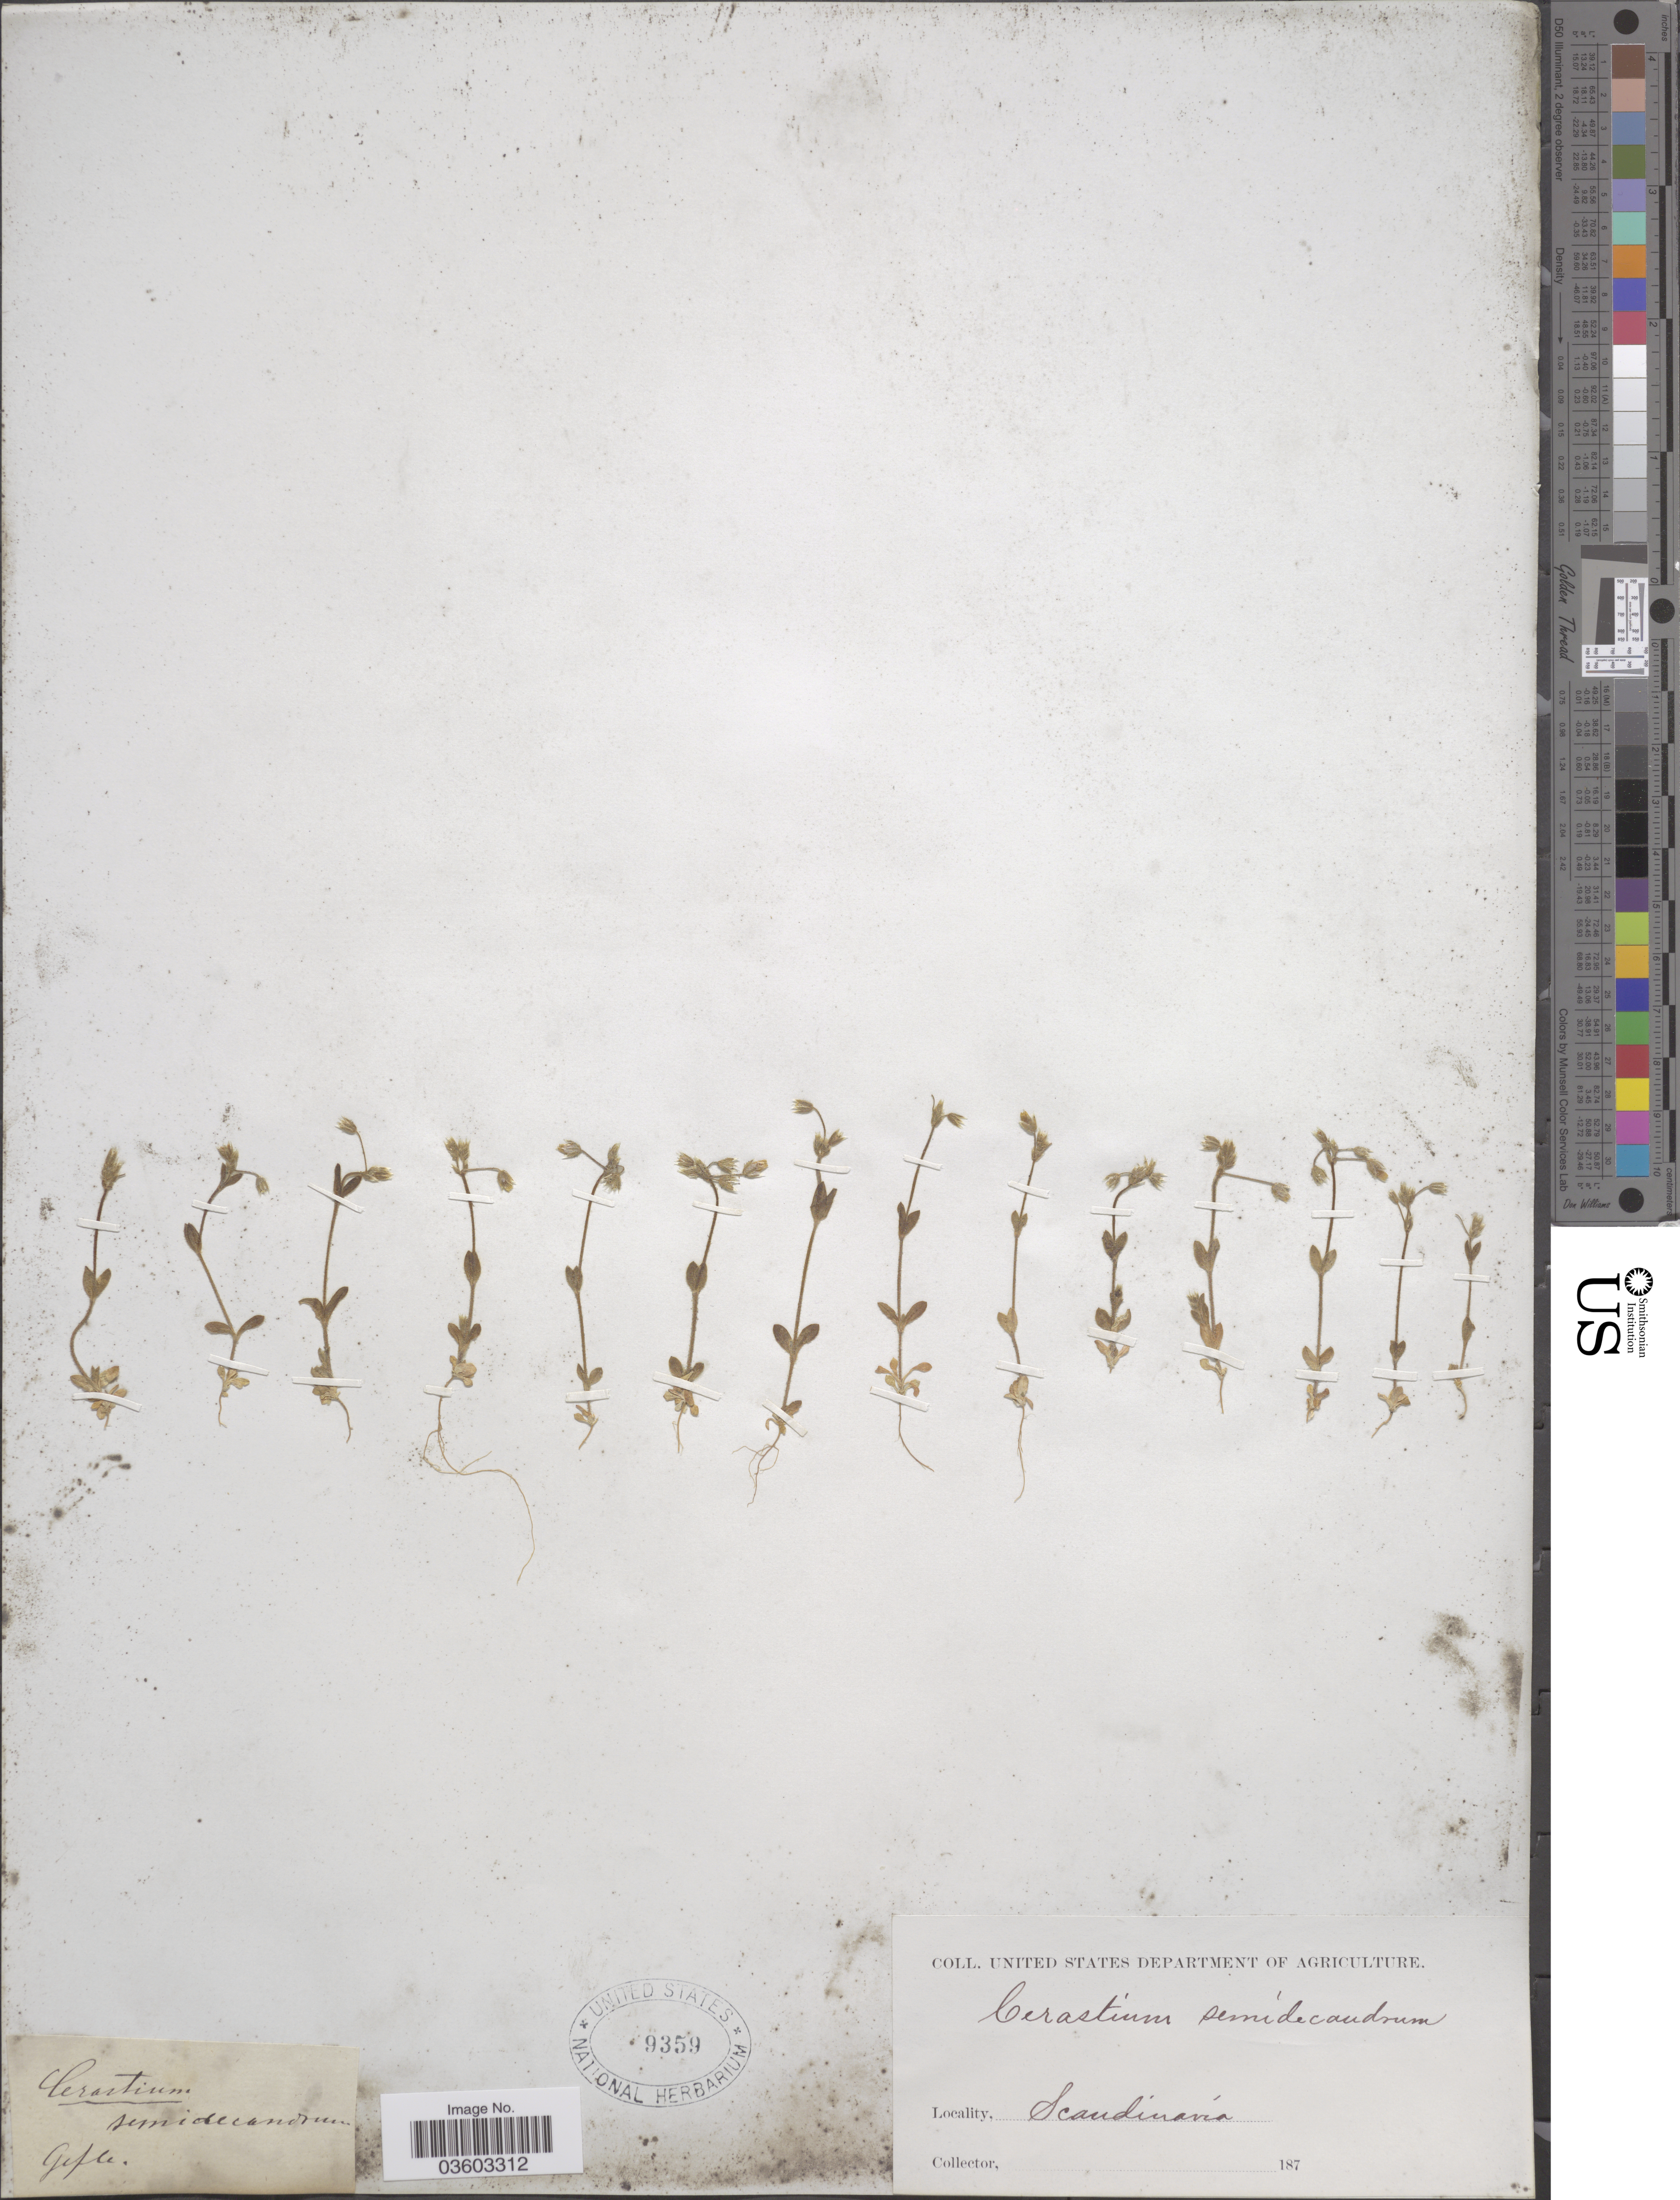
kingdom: Plantae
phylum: Tracheophyta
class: Magnoliopsida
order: Caryophyllales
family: Caryophyllaceae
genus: Cerastium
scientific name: Cerastium semidecandrum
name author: L.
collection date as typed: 187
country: Sweden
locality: Gefle. Scandinavia.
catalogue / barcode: US 9359